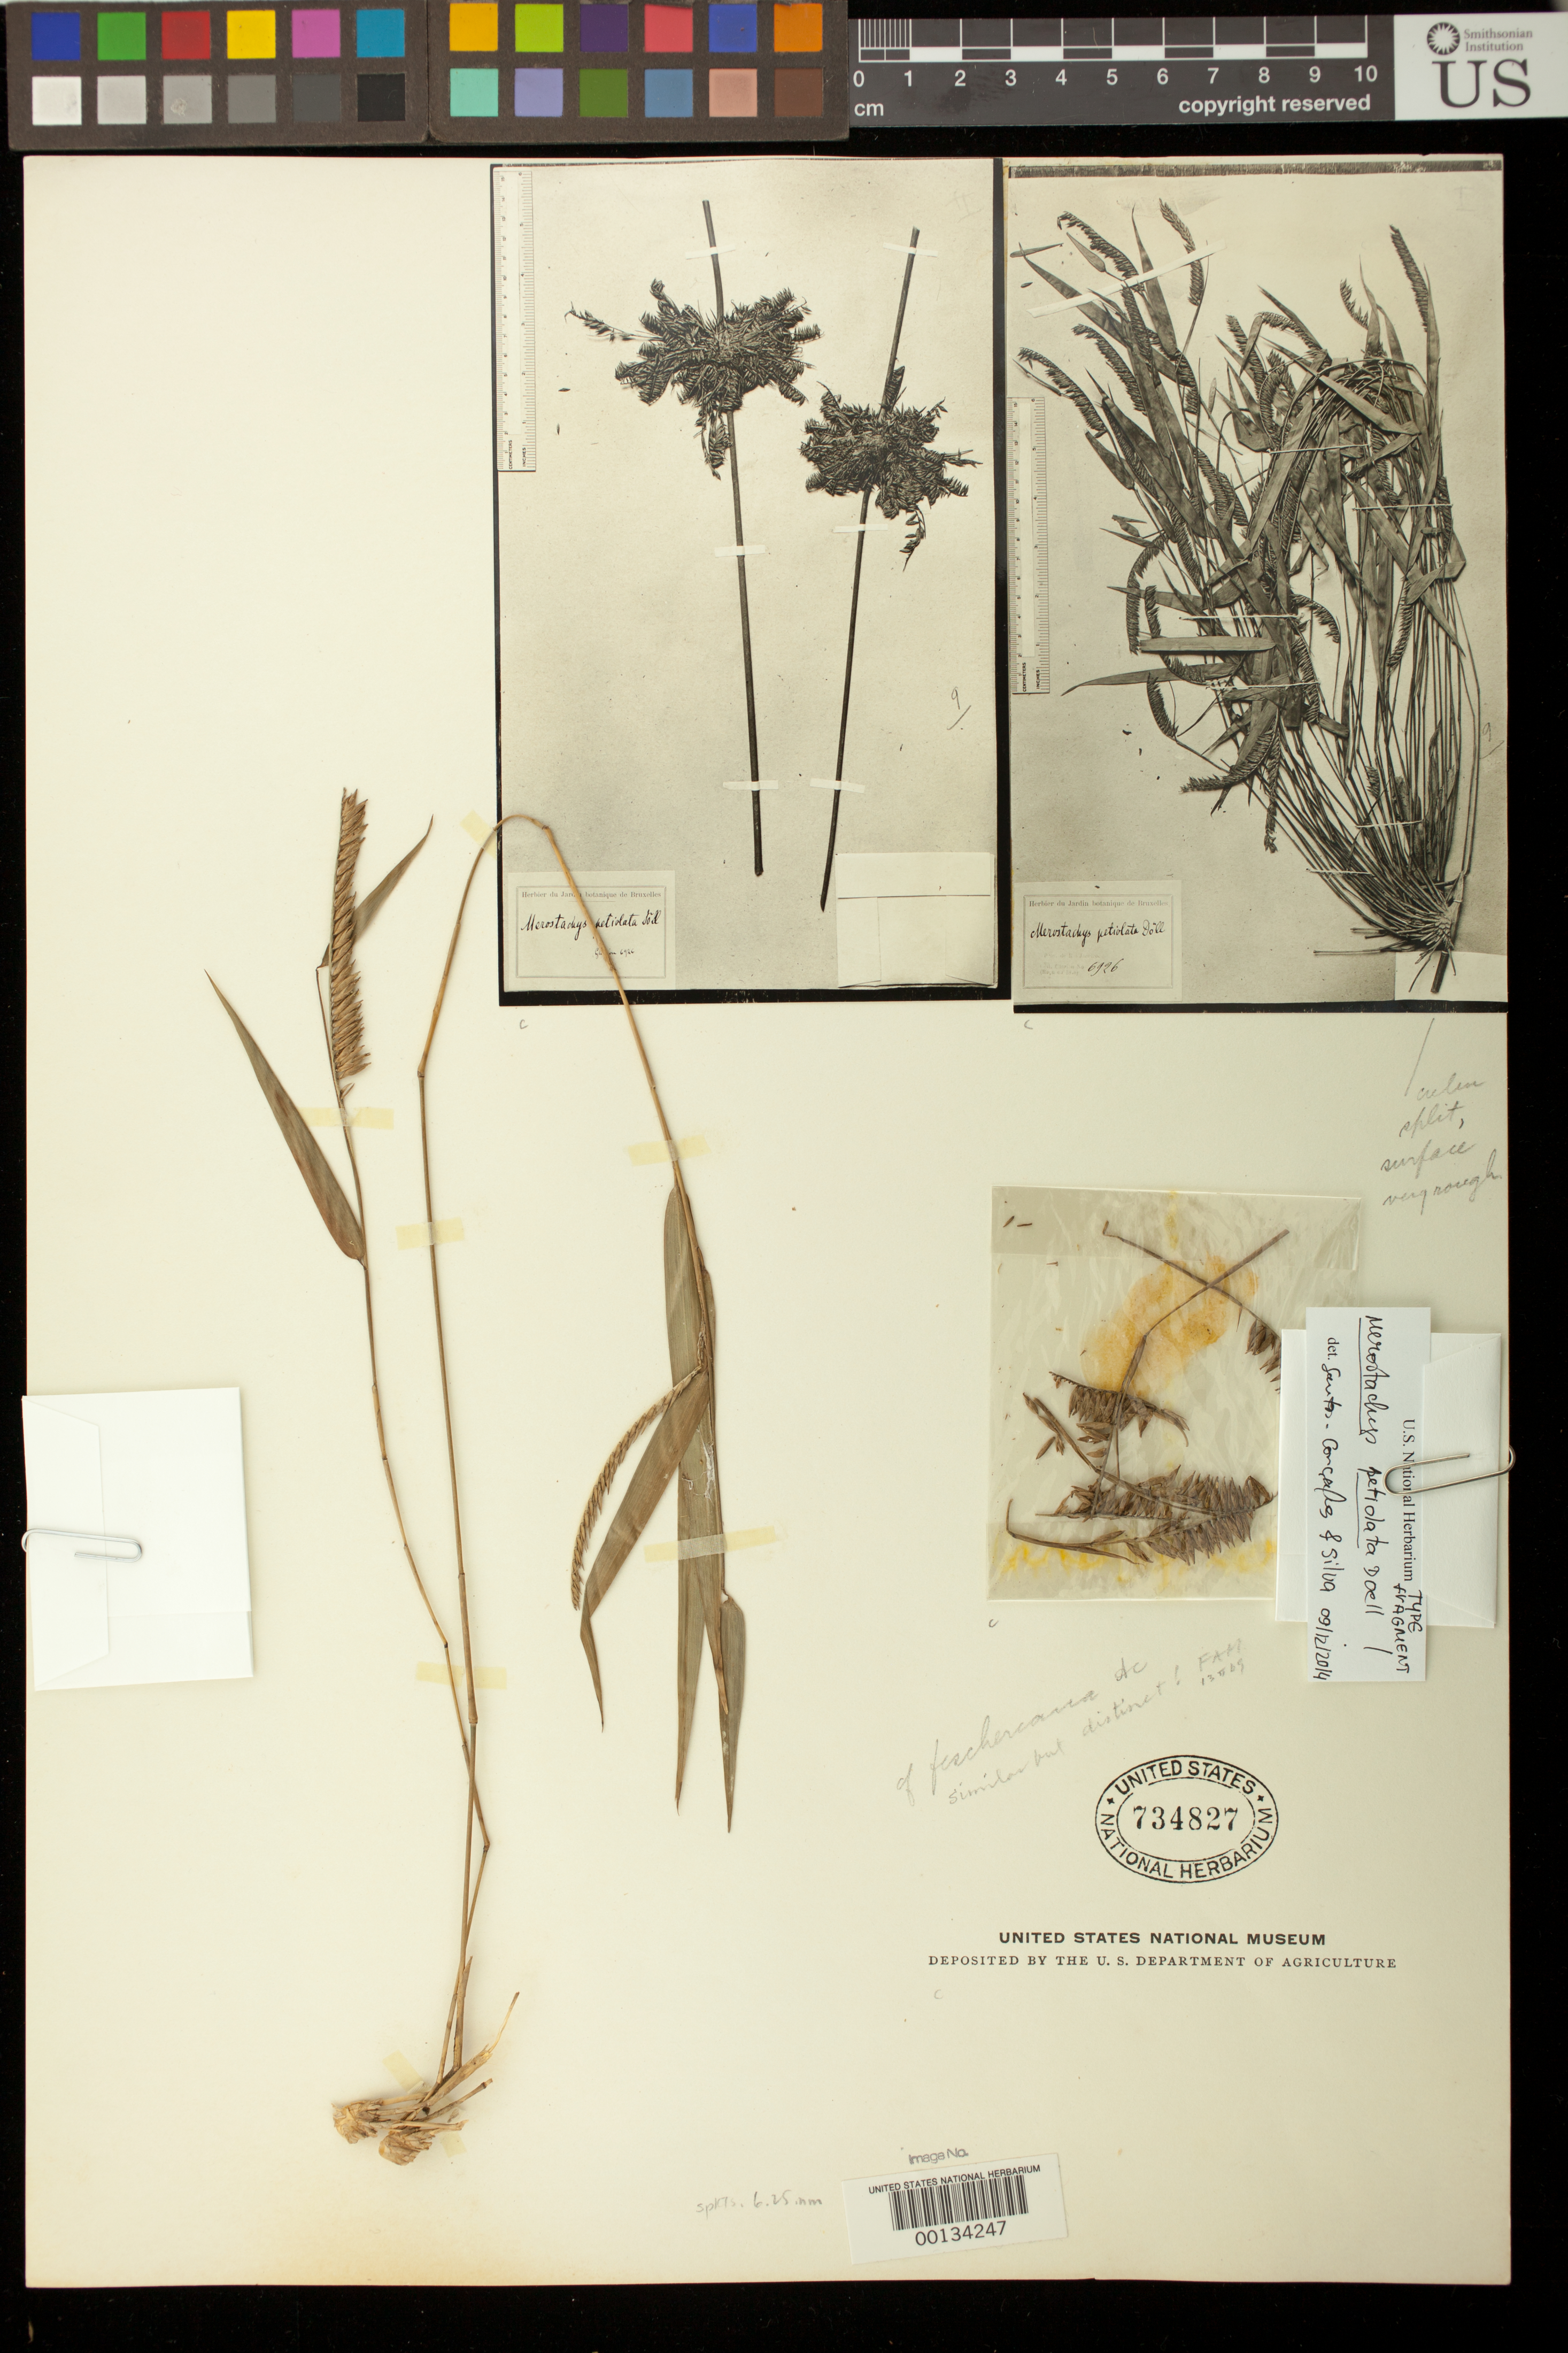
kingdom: Plantae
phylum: Tracheophyta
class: Liliopsida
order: Poales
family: Poaceae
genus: Merostachys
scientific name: Merostachys petiolata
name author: Döll in Mart.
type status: Type Collection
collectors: A. F. M. Glaziou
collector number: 6926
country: Brazil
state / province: Rio de Janeiro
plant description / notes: Photographs and fragmentary material of type specimens ex herb. Brussels (?)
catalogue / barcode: US 734827